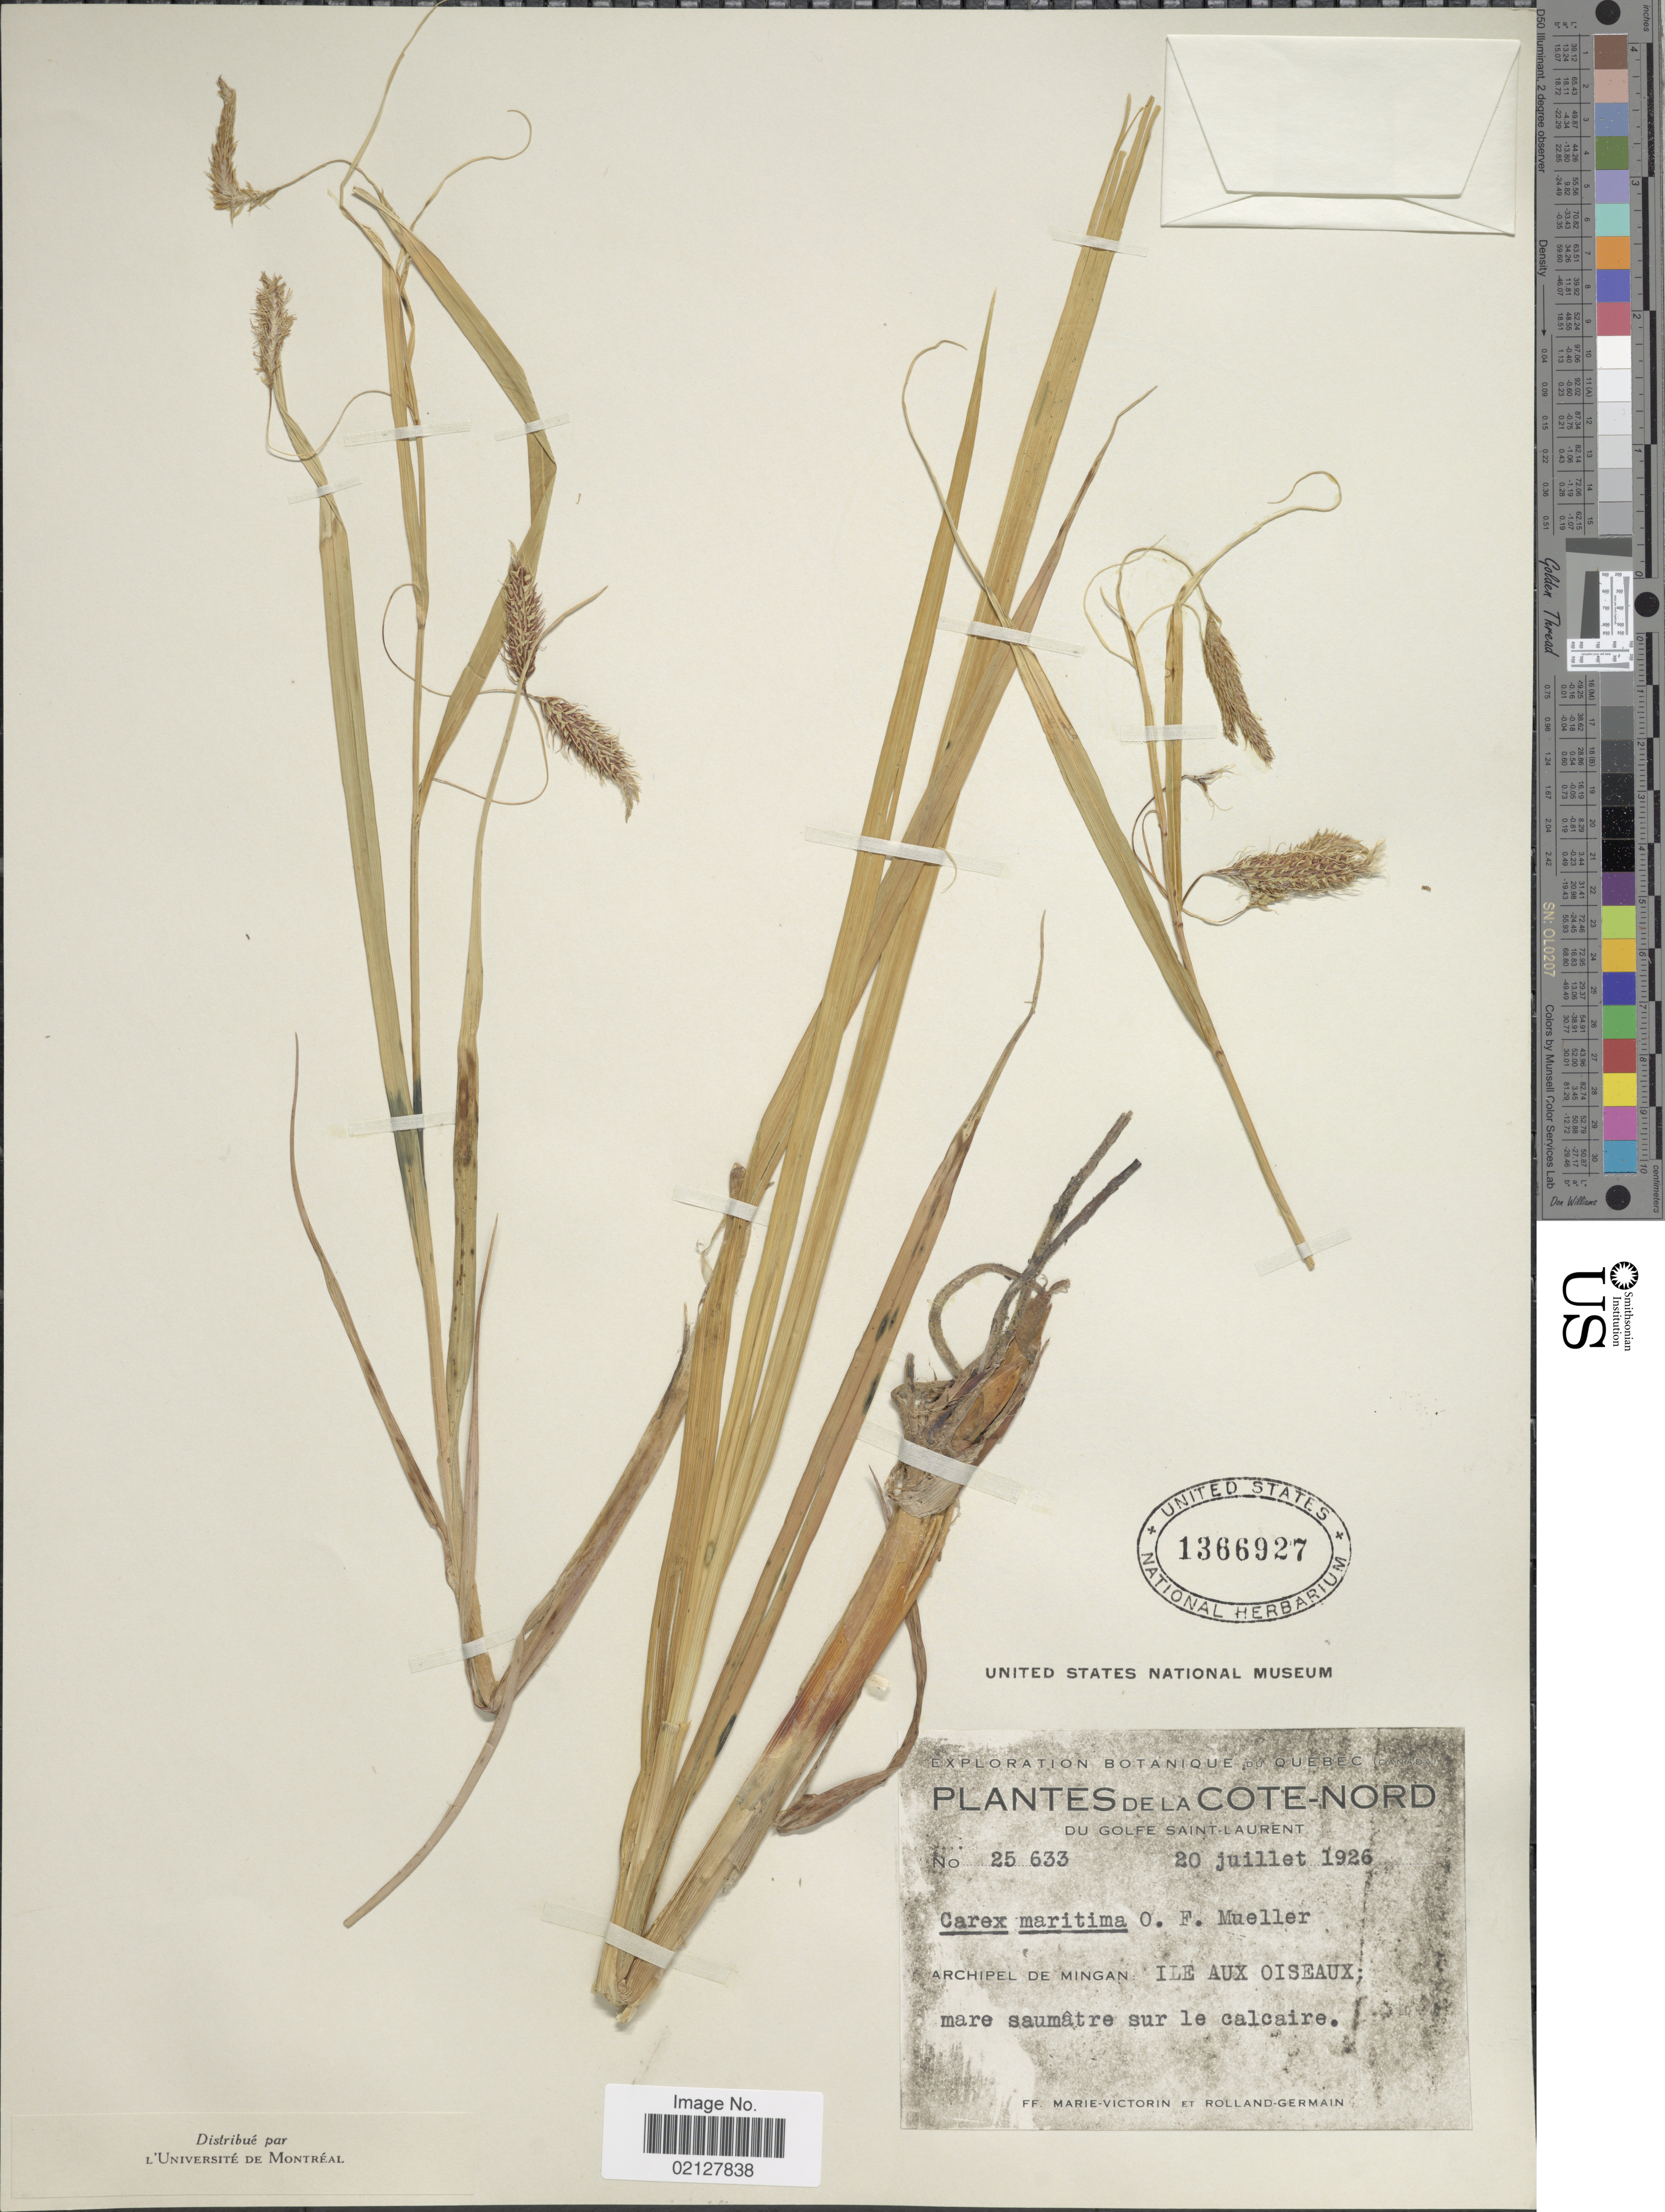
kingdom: Plantae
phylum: Tracheophyta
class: Liliopsida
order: Poales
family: Cyperaceae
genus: Carex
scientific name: Carex paleacea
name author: Schreb. ex Wahlenb.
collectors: Fr. Marie-Victorin & Rolland-Germain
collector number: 25633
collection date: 1926-07-20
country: Canada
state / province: Quebec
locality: La Cote- Nord, Du Golfe Saint- Laurent. Archipel de Mingan, Ile Aux Oiseaux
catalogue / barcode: US 1366927